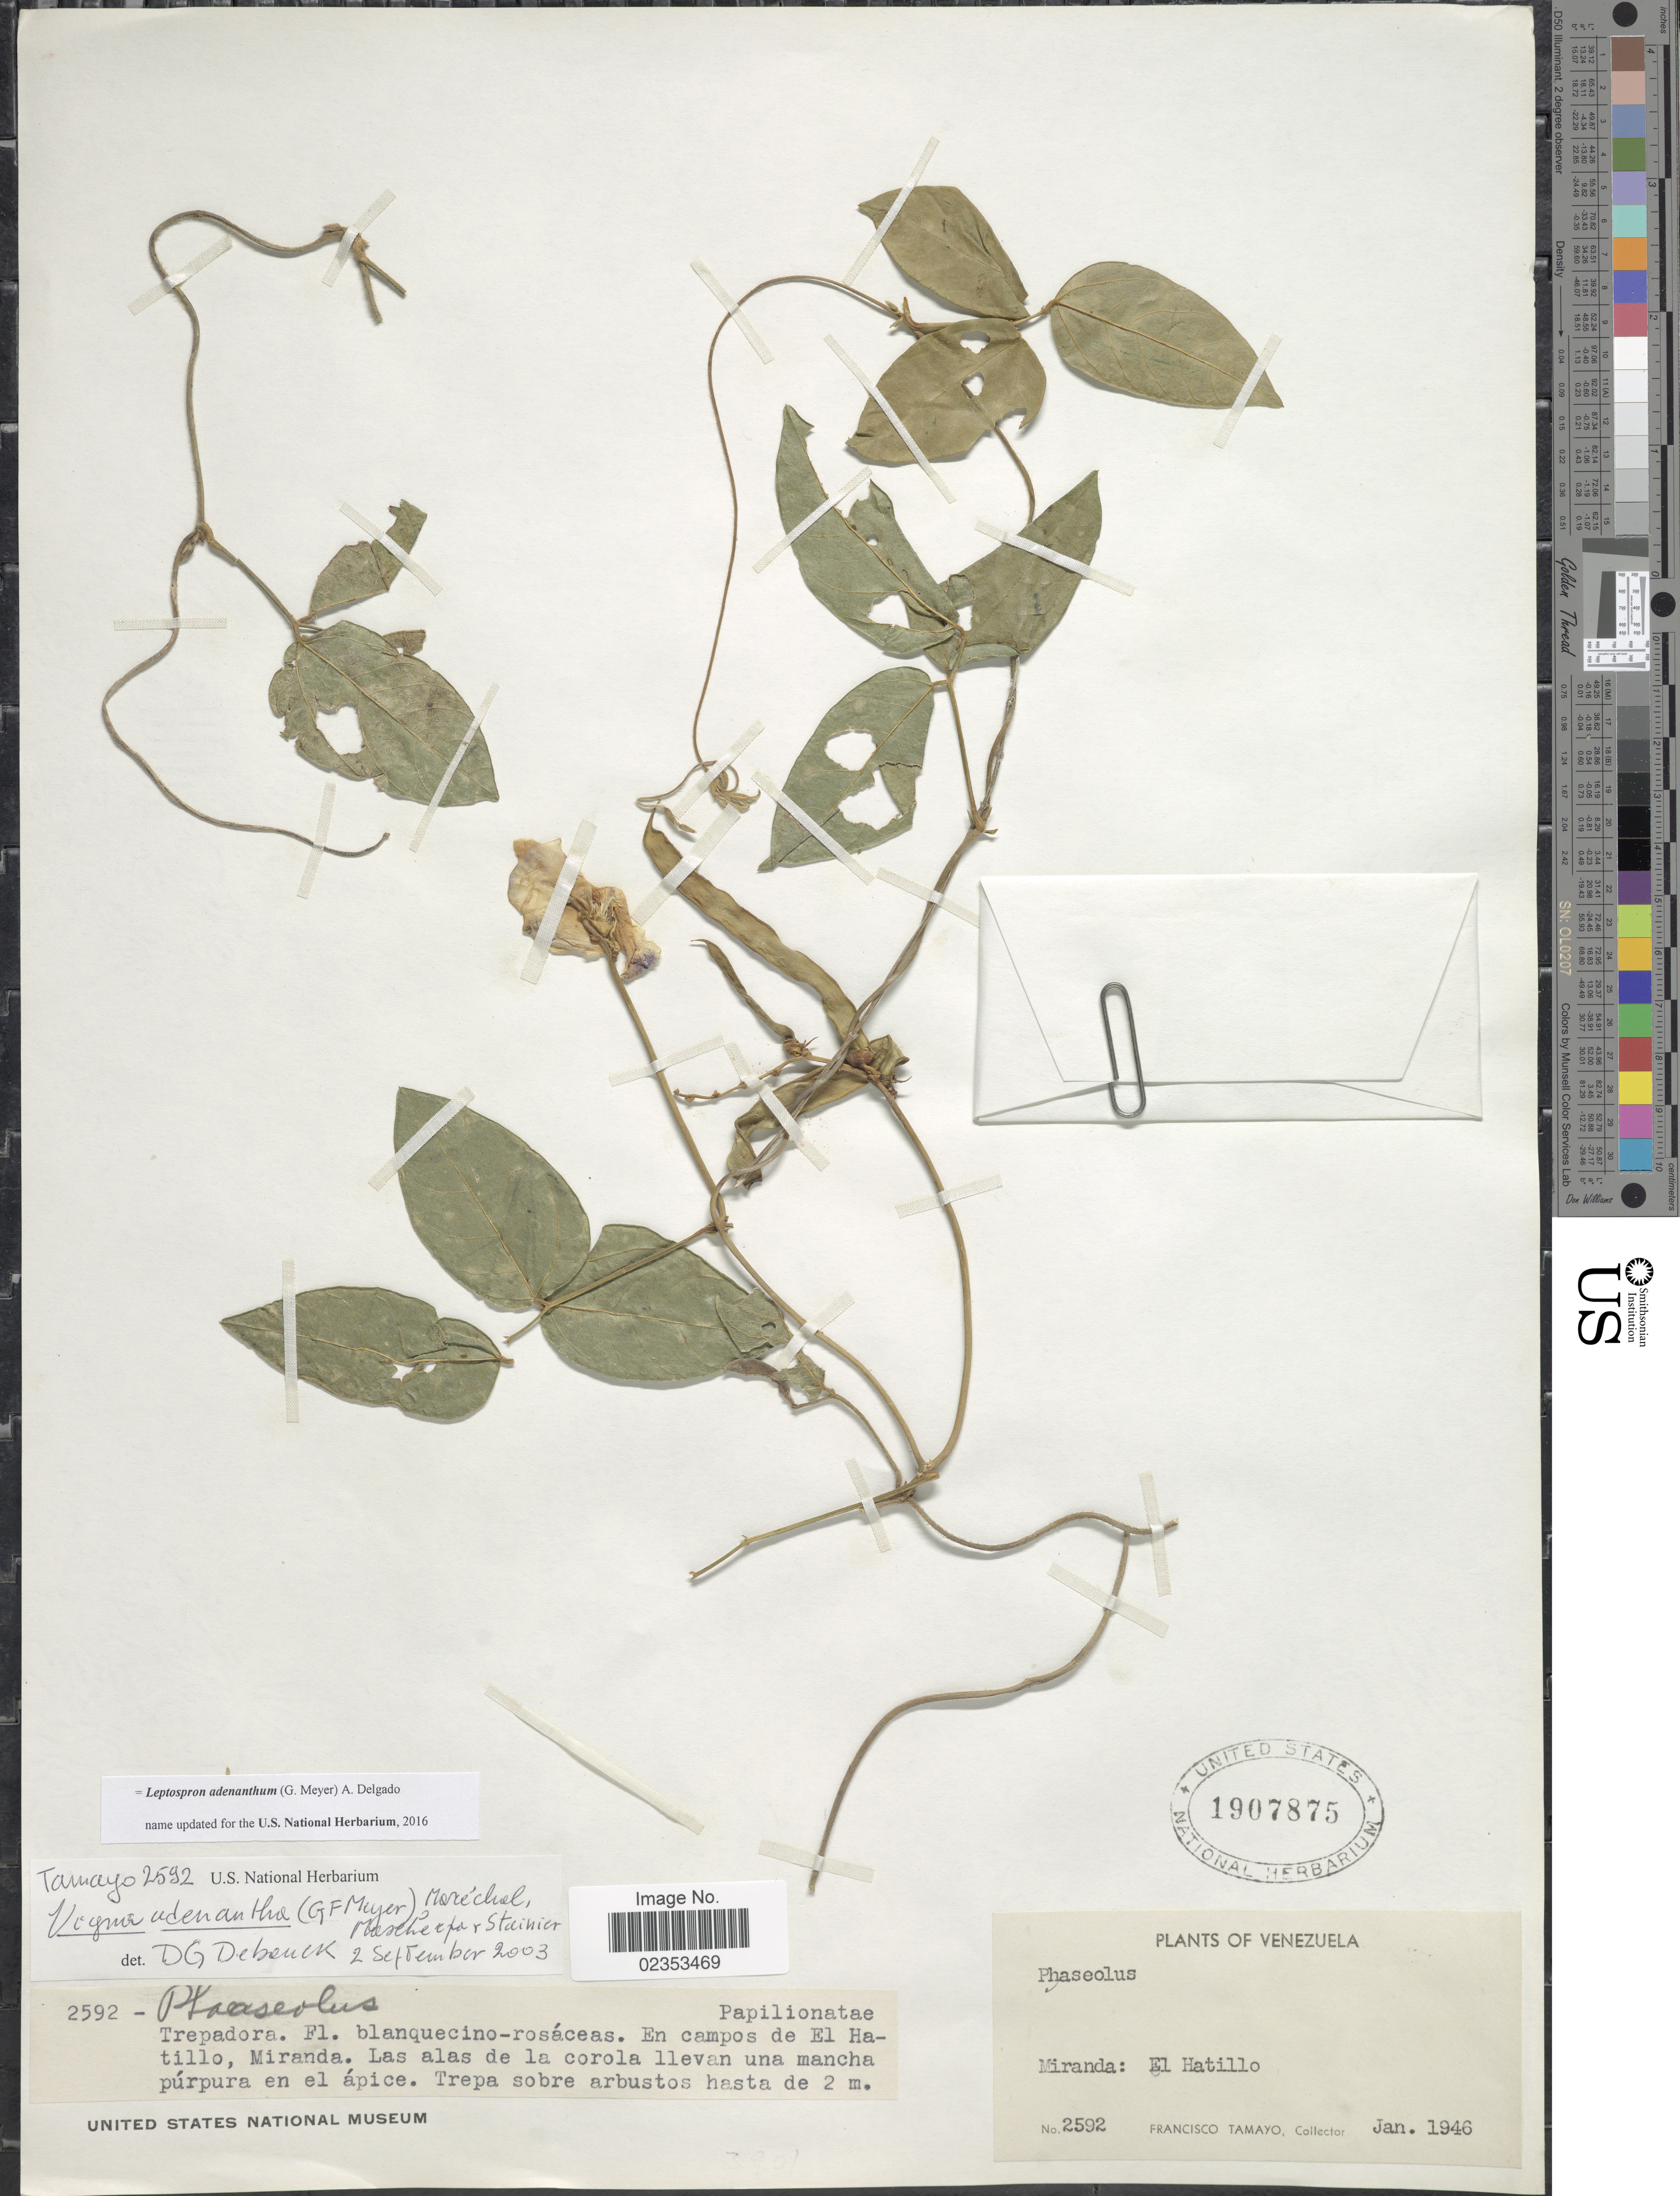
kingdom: Plantae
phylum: Tracheophyta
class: Magnoliopsida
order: Fabales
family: Fabaceae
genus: Leptospron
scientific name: Leptospron adenanthum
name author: (G. Mey.) A. Delgado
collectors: F. Tamayo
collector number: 2592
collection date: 1946-01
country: Venezuela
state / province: Miranda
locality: El Hatillo, en campos de El Hatillo.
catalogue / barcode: US 1907875